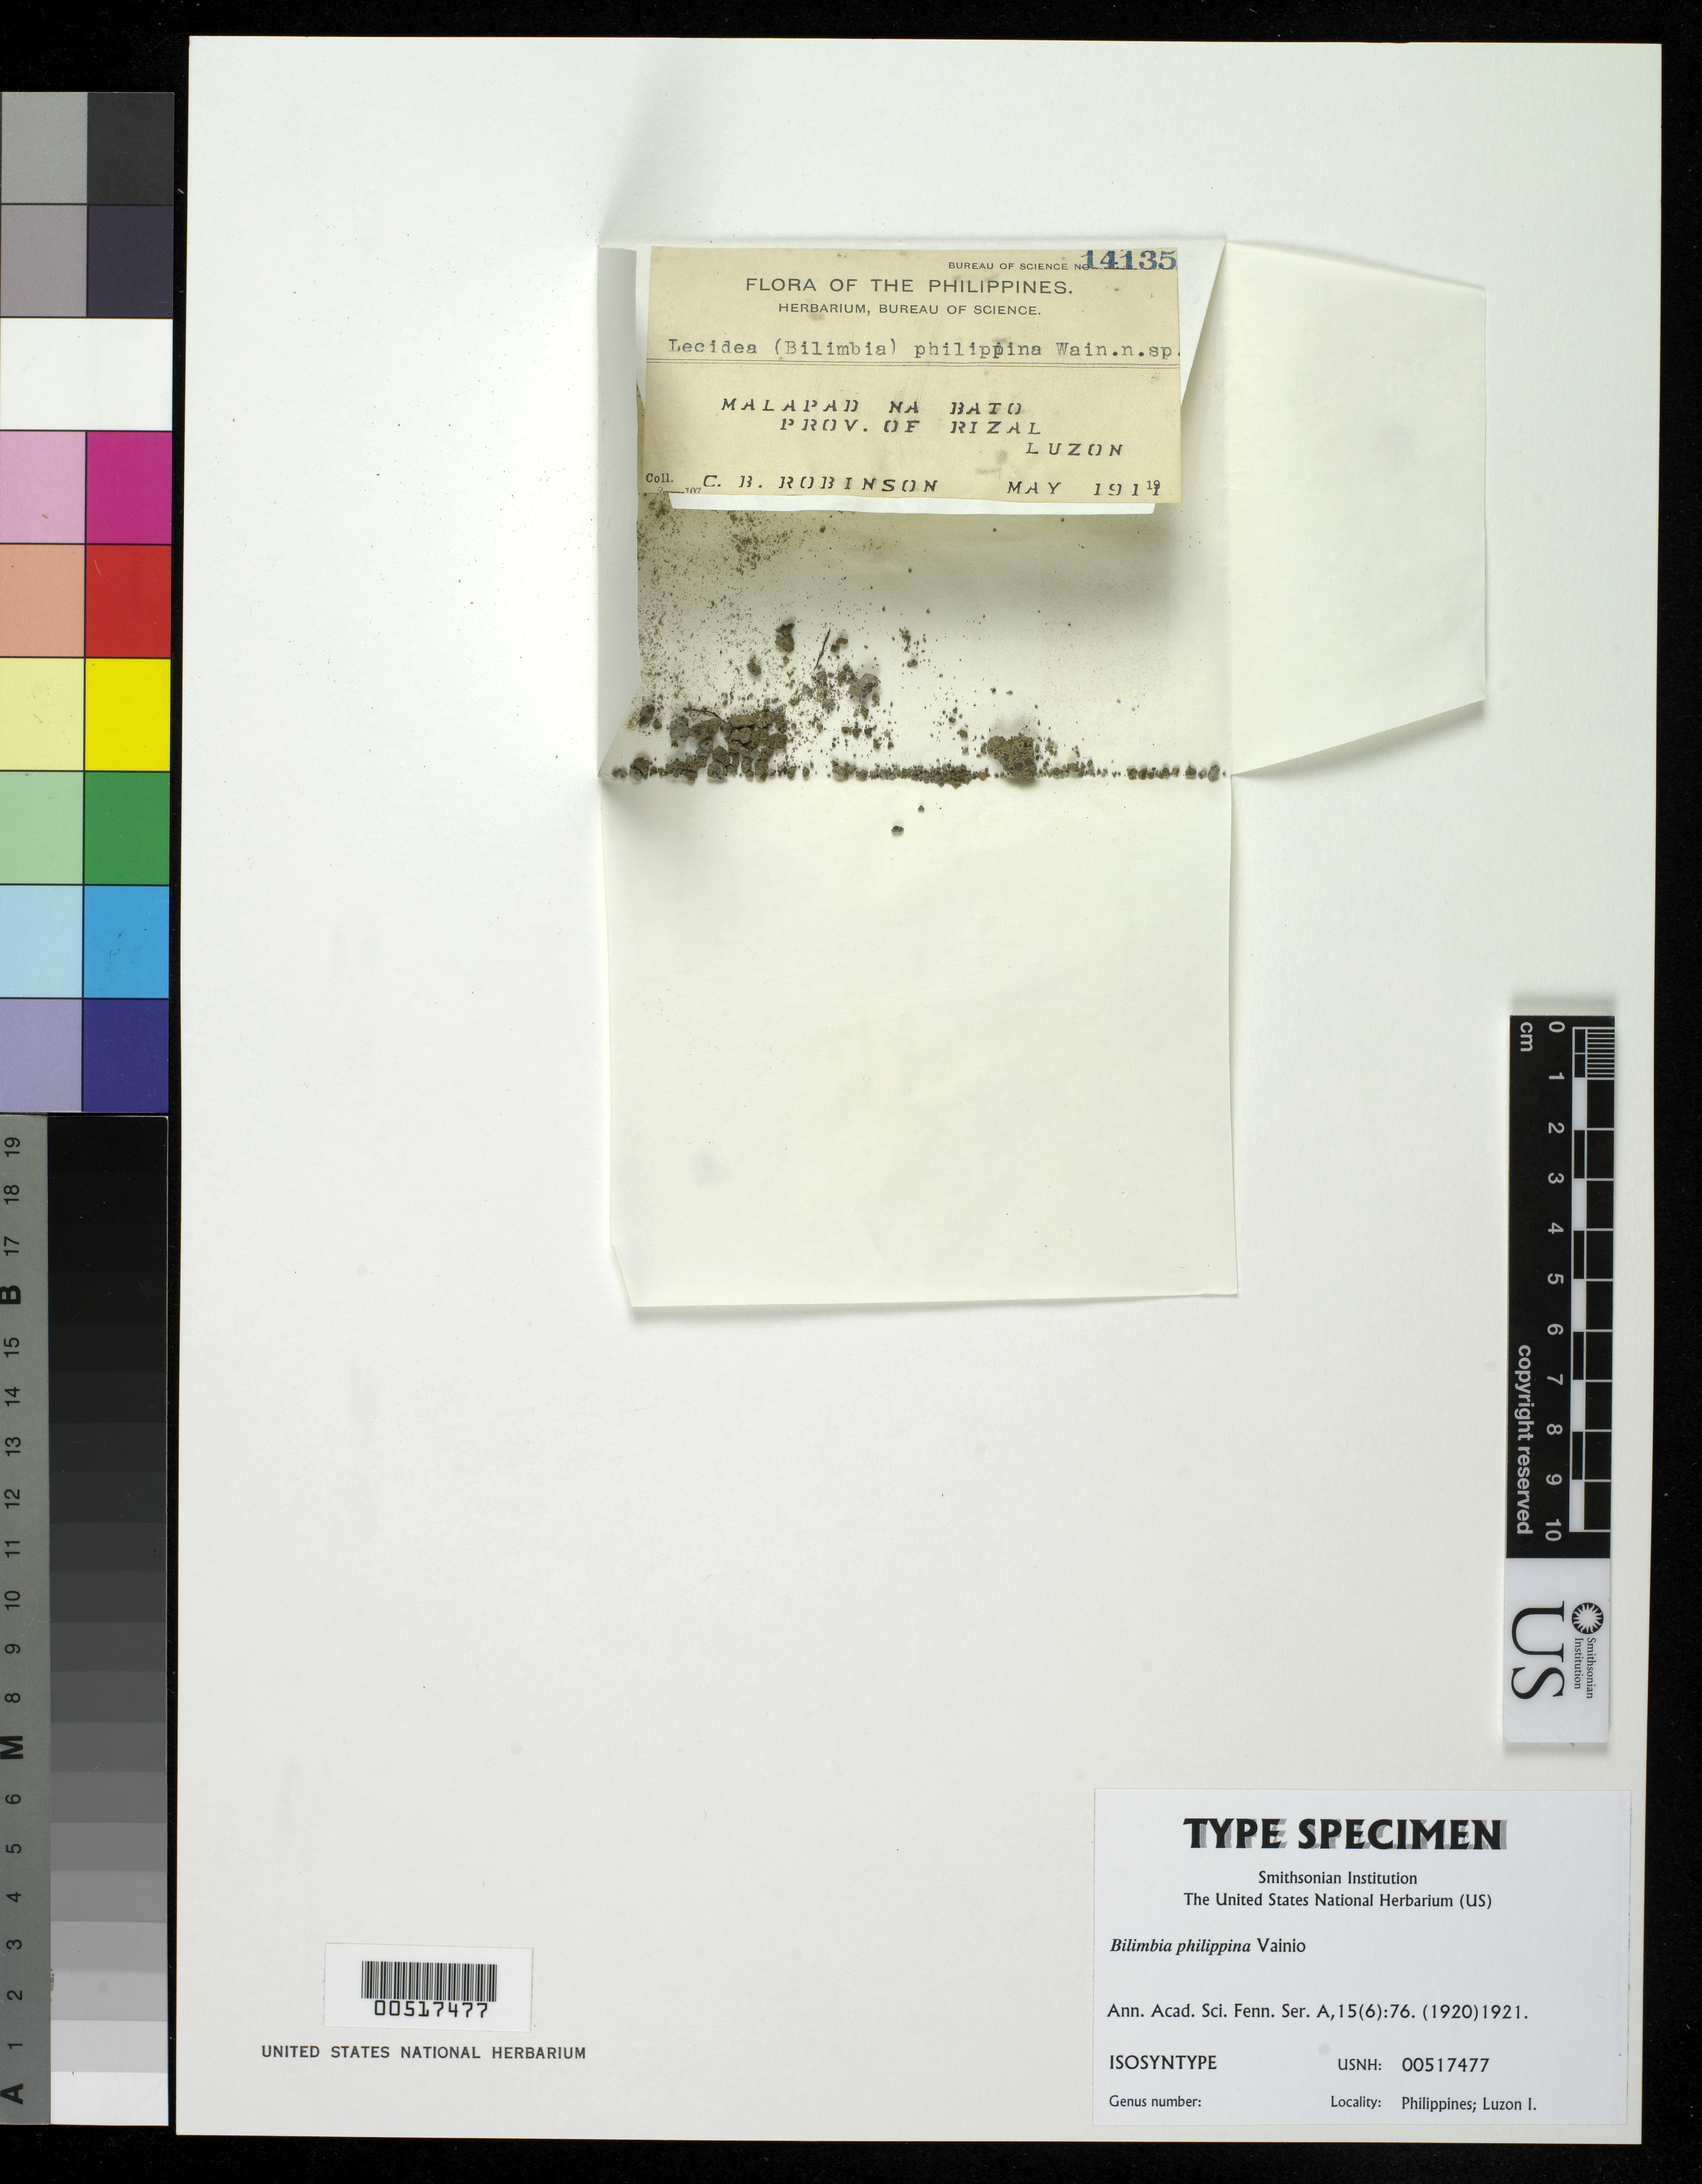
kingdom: Fungi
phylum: Ascomycota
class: Lecanoromycetes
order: Lecanorales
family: Ramalinaceae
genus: Bilimbia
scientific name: Bilimbia philippina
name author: Vain.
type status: Isosyntype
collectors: C. Robinson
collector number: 14135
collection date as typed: May 1911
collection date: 1911-05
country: Philippines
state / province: Calabarzon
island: Luzon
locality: Malapad Na Bato.